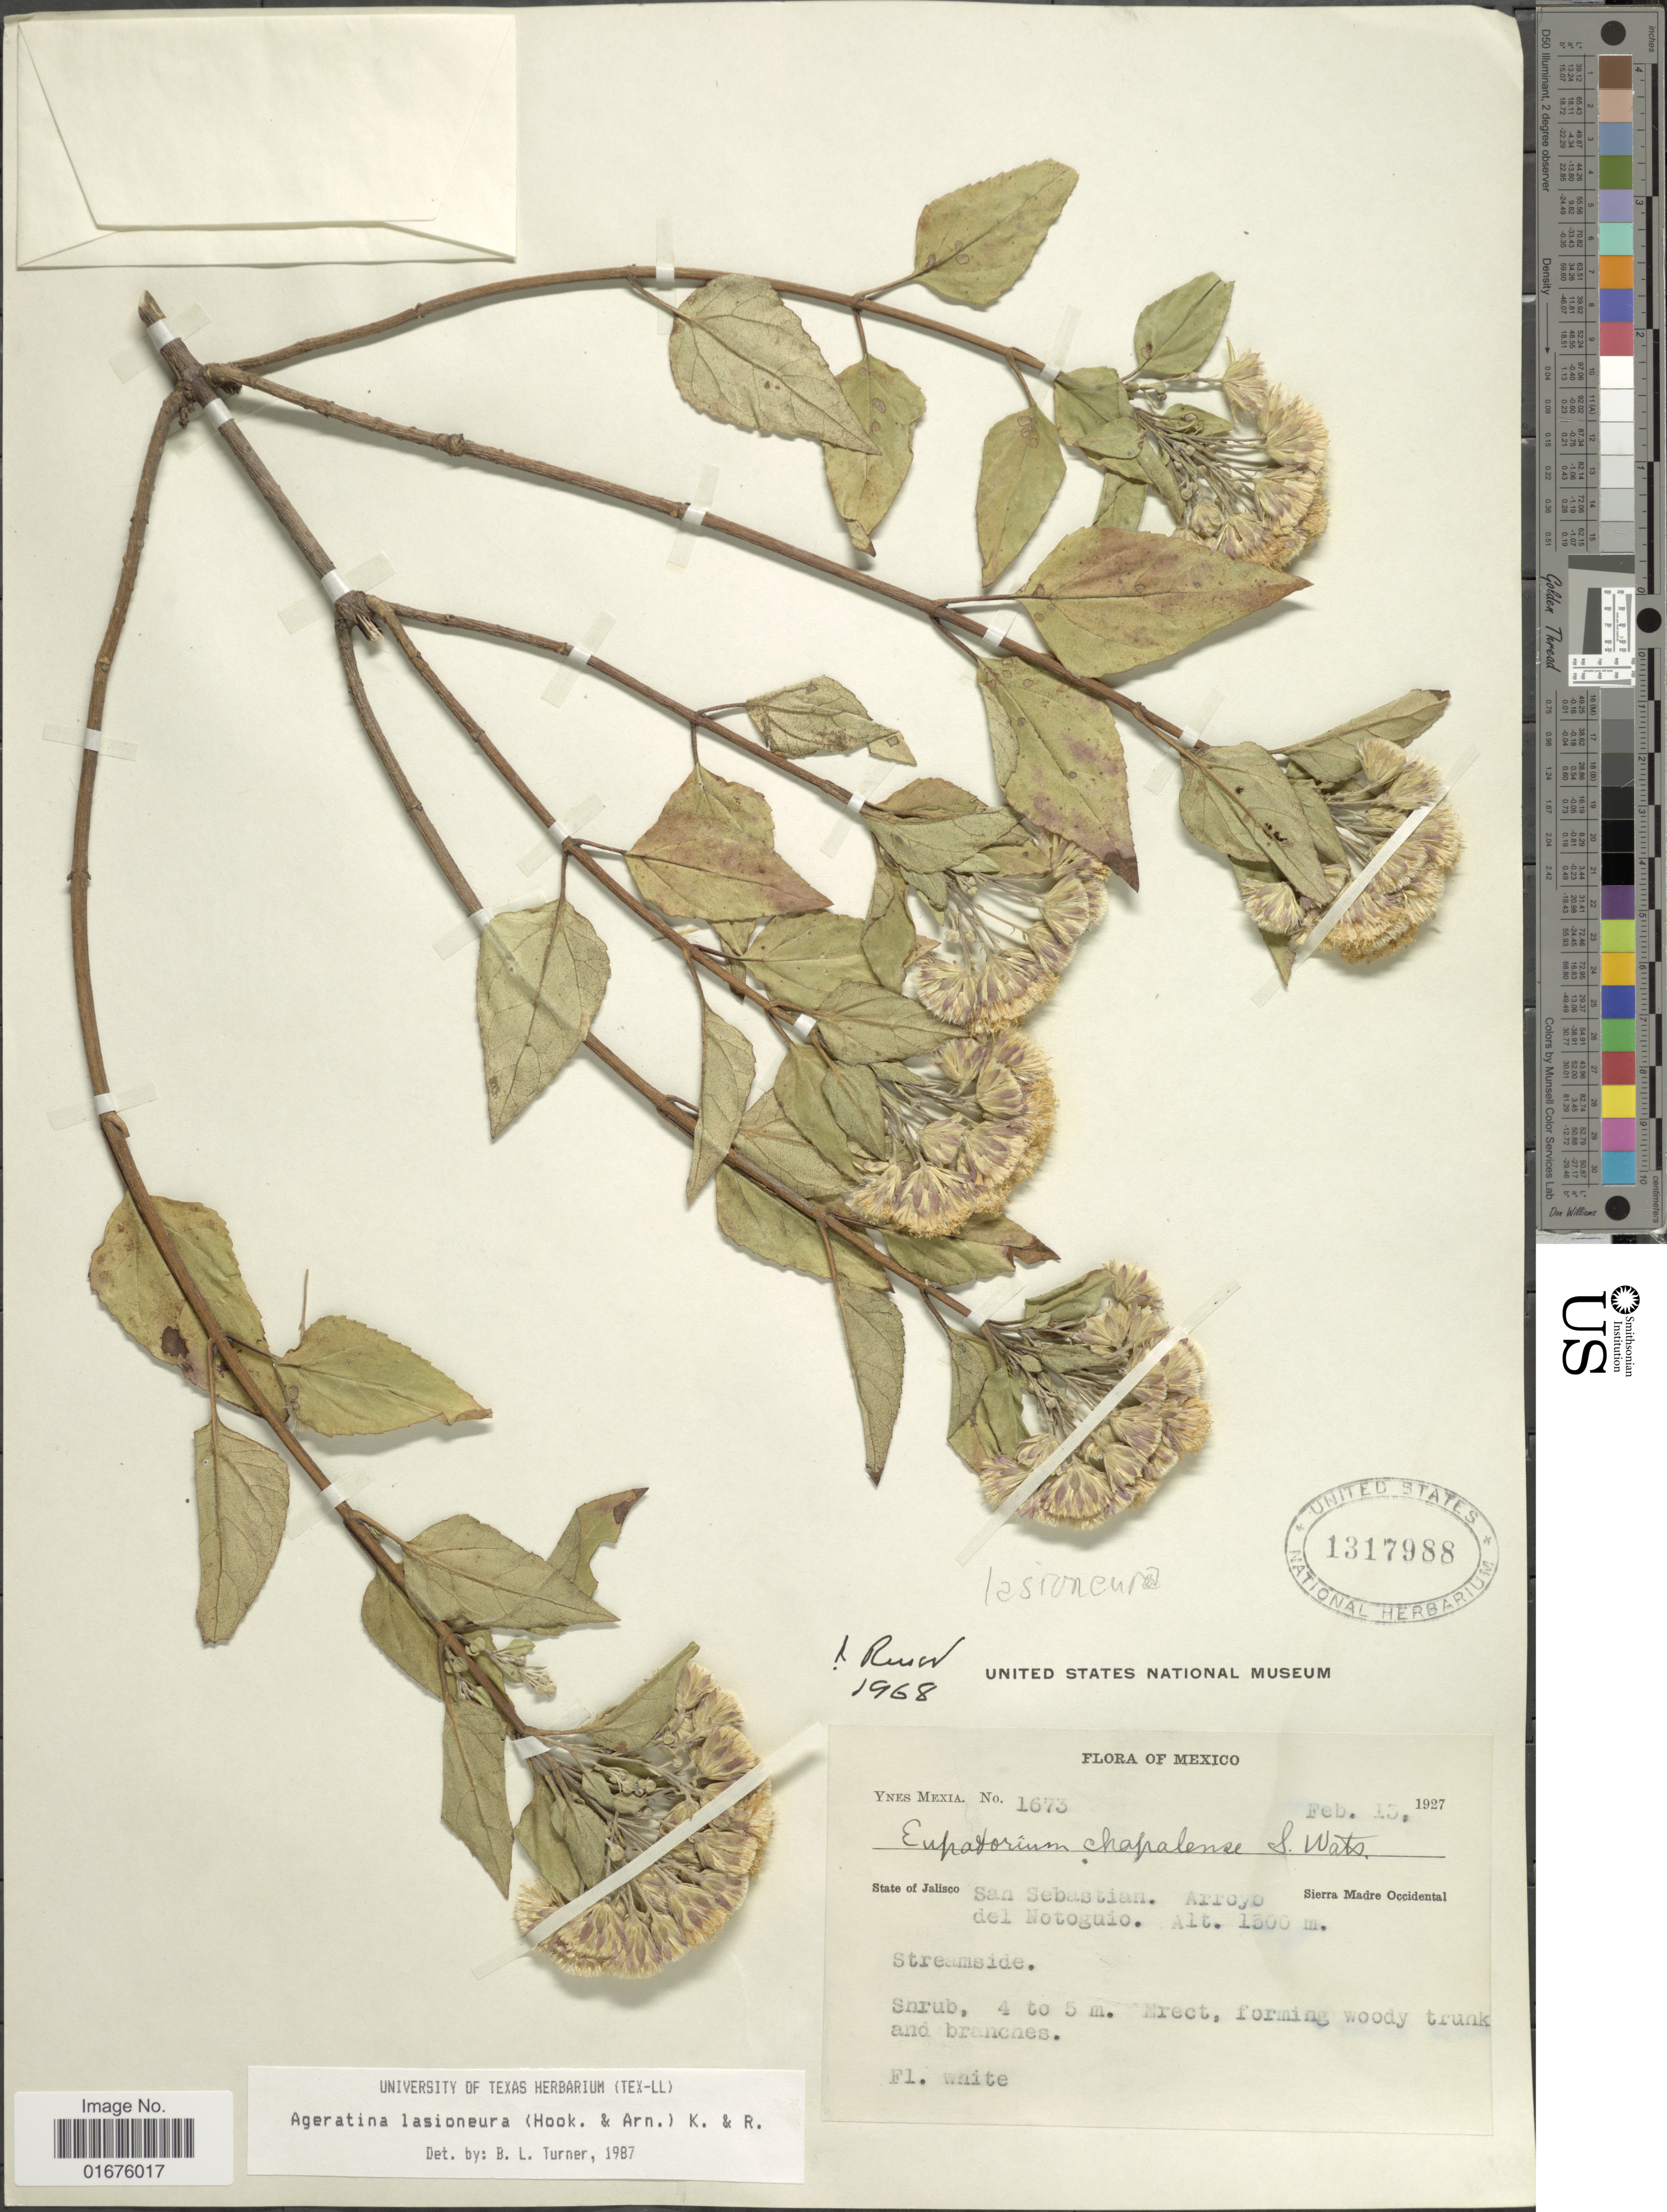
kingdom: Plantae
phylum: Tracheophyta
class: Magnoliopsida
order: Asterales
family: Asteraceae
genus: Ageratina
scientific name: Ageratina lasioneura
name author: (Hook. & Arn.) R.M. King & H. Rob.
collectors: Y. Mexia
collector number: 1673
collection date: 1927-02-13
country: Mexico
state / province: Jalisco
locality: San Sebastian, Arroyo del Notoguio, Sierra Madre Occidental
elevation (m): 1500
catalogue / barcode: US 1317988